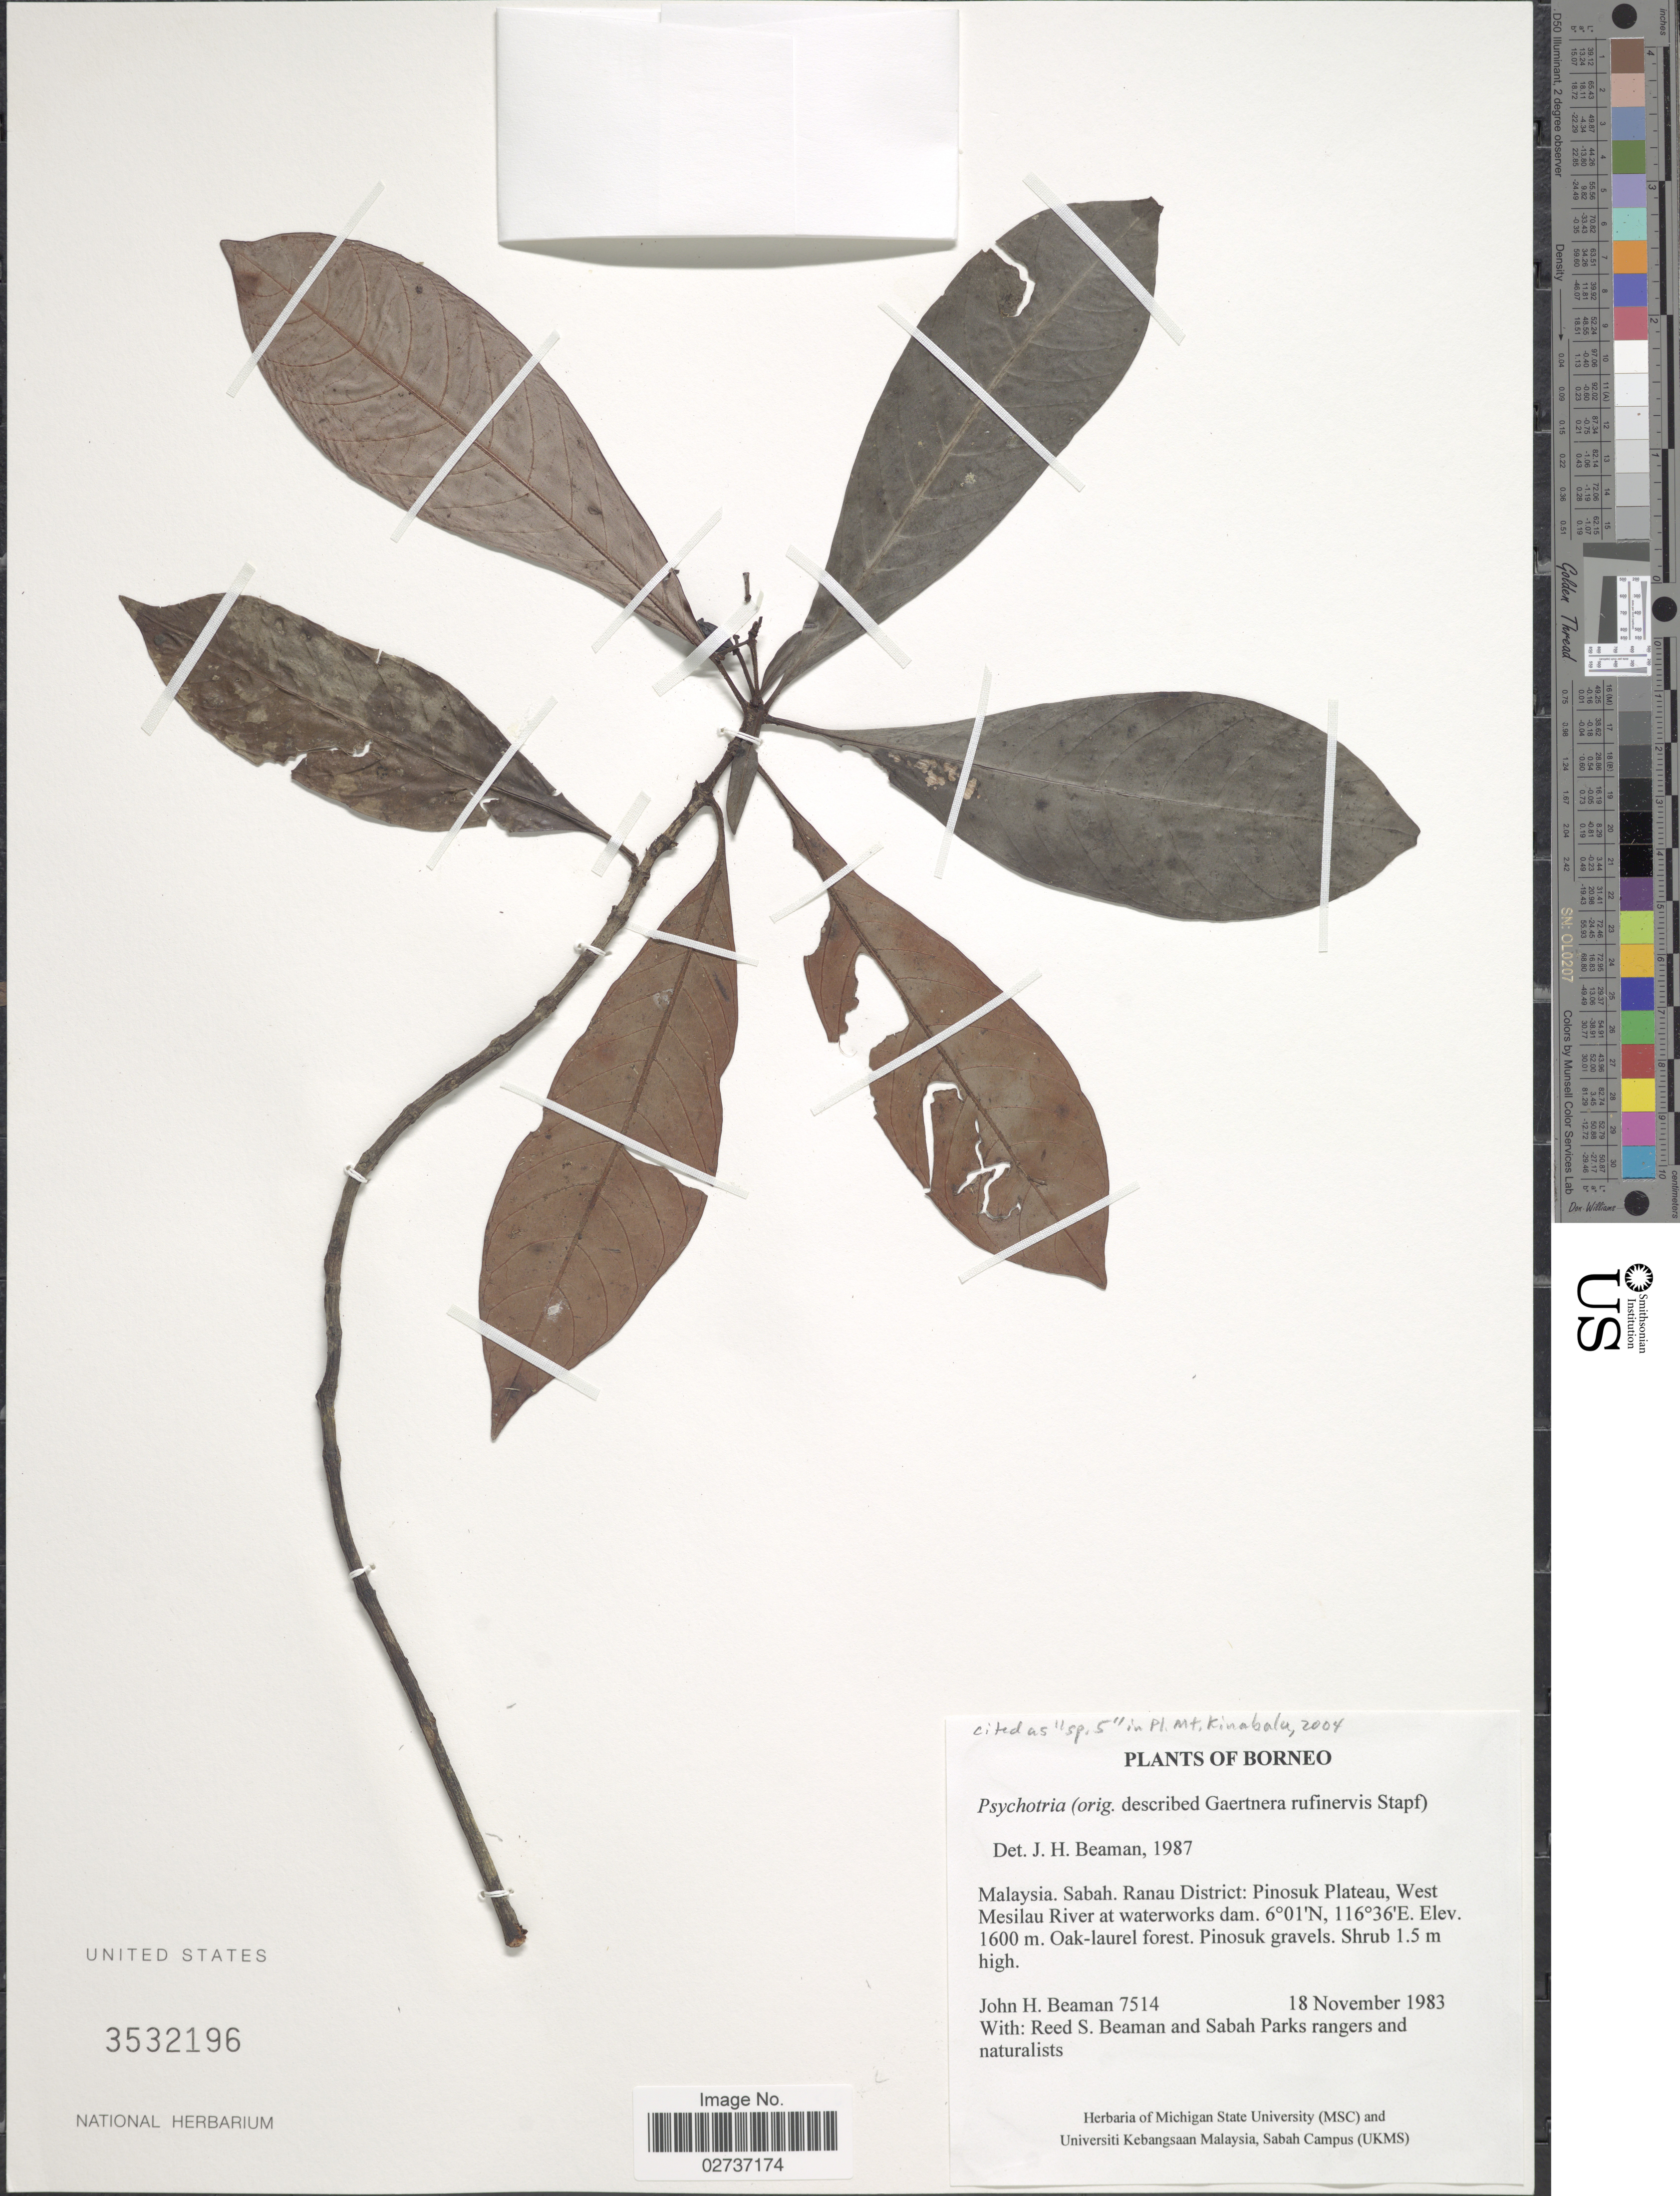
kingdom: Plantae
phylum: Tracheophyta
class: Magnoliopsida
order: Gentianales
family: Rubiaceae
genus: Psychotria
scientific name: Psychotria sp.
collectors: J. H. Beaman, R. S. Beaman & Sabah Park Rangers and Naturalists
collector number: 7514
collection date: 1983-11-18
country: Malaysia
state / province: Sabah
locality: Borneo, Sabah, Ranau District: Pinosuk Plateau, West Mesilau River at waterworks dam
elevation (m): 1600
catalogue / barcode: US 3532196